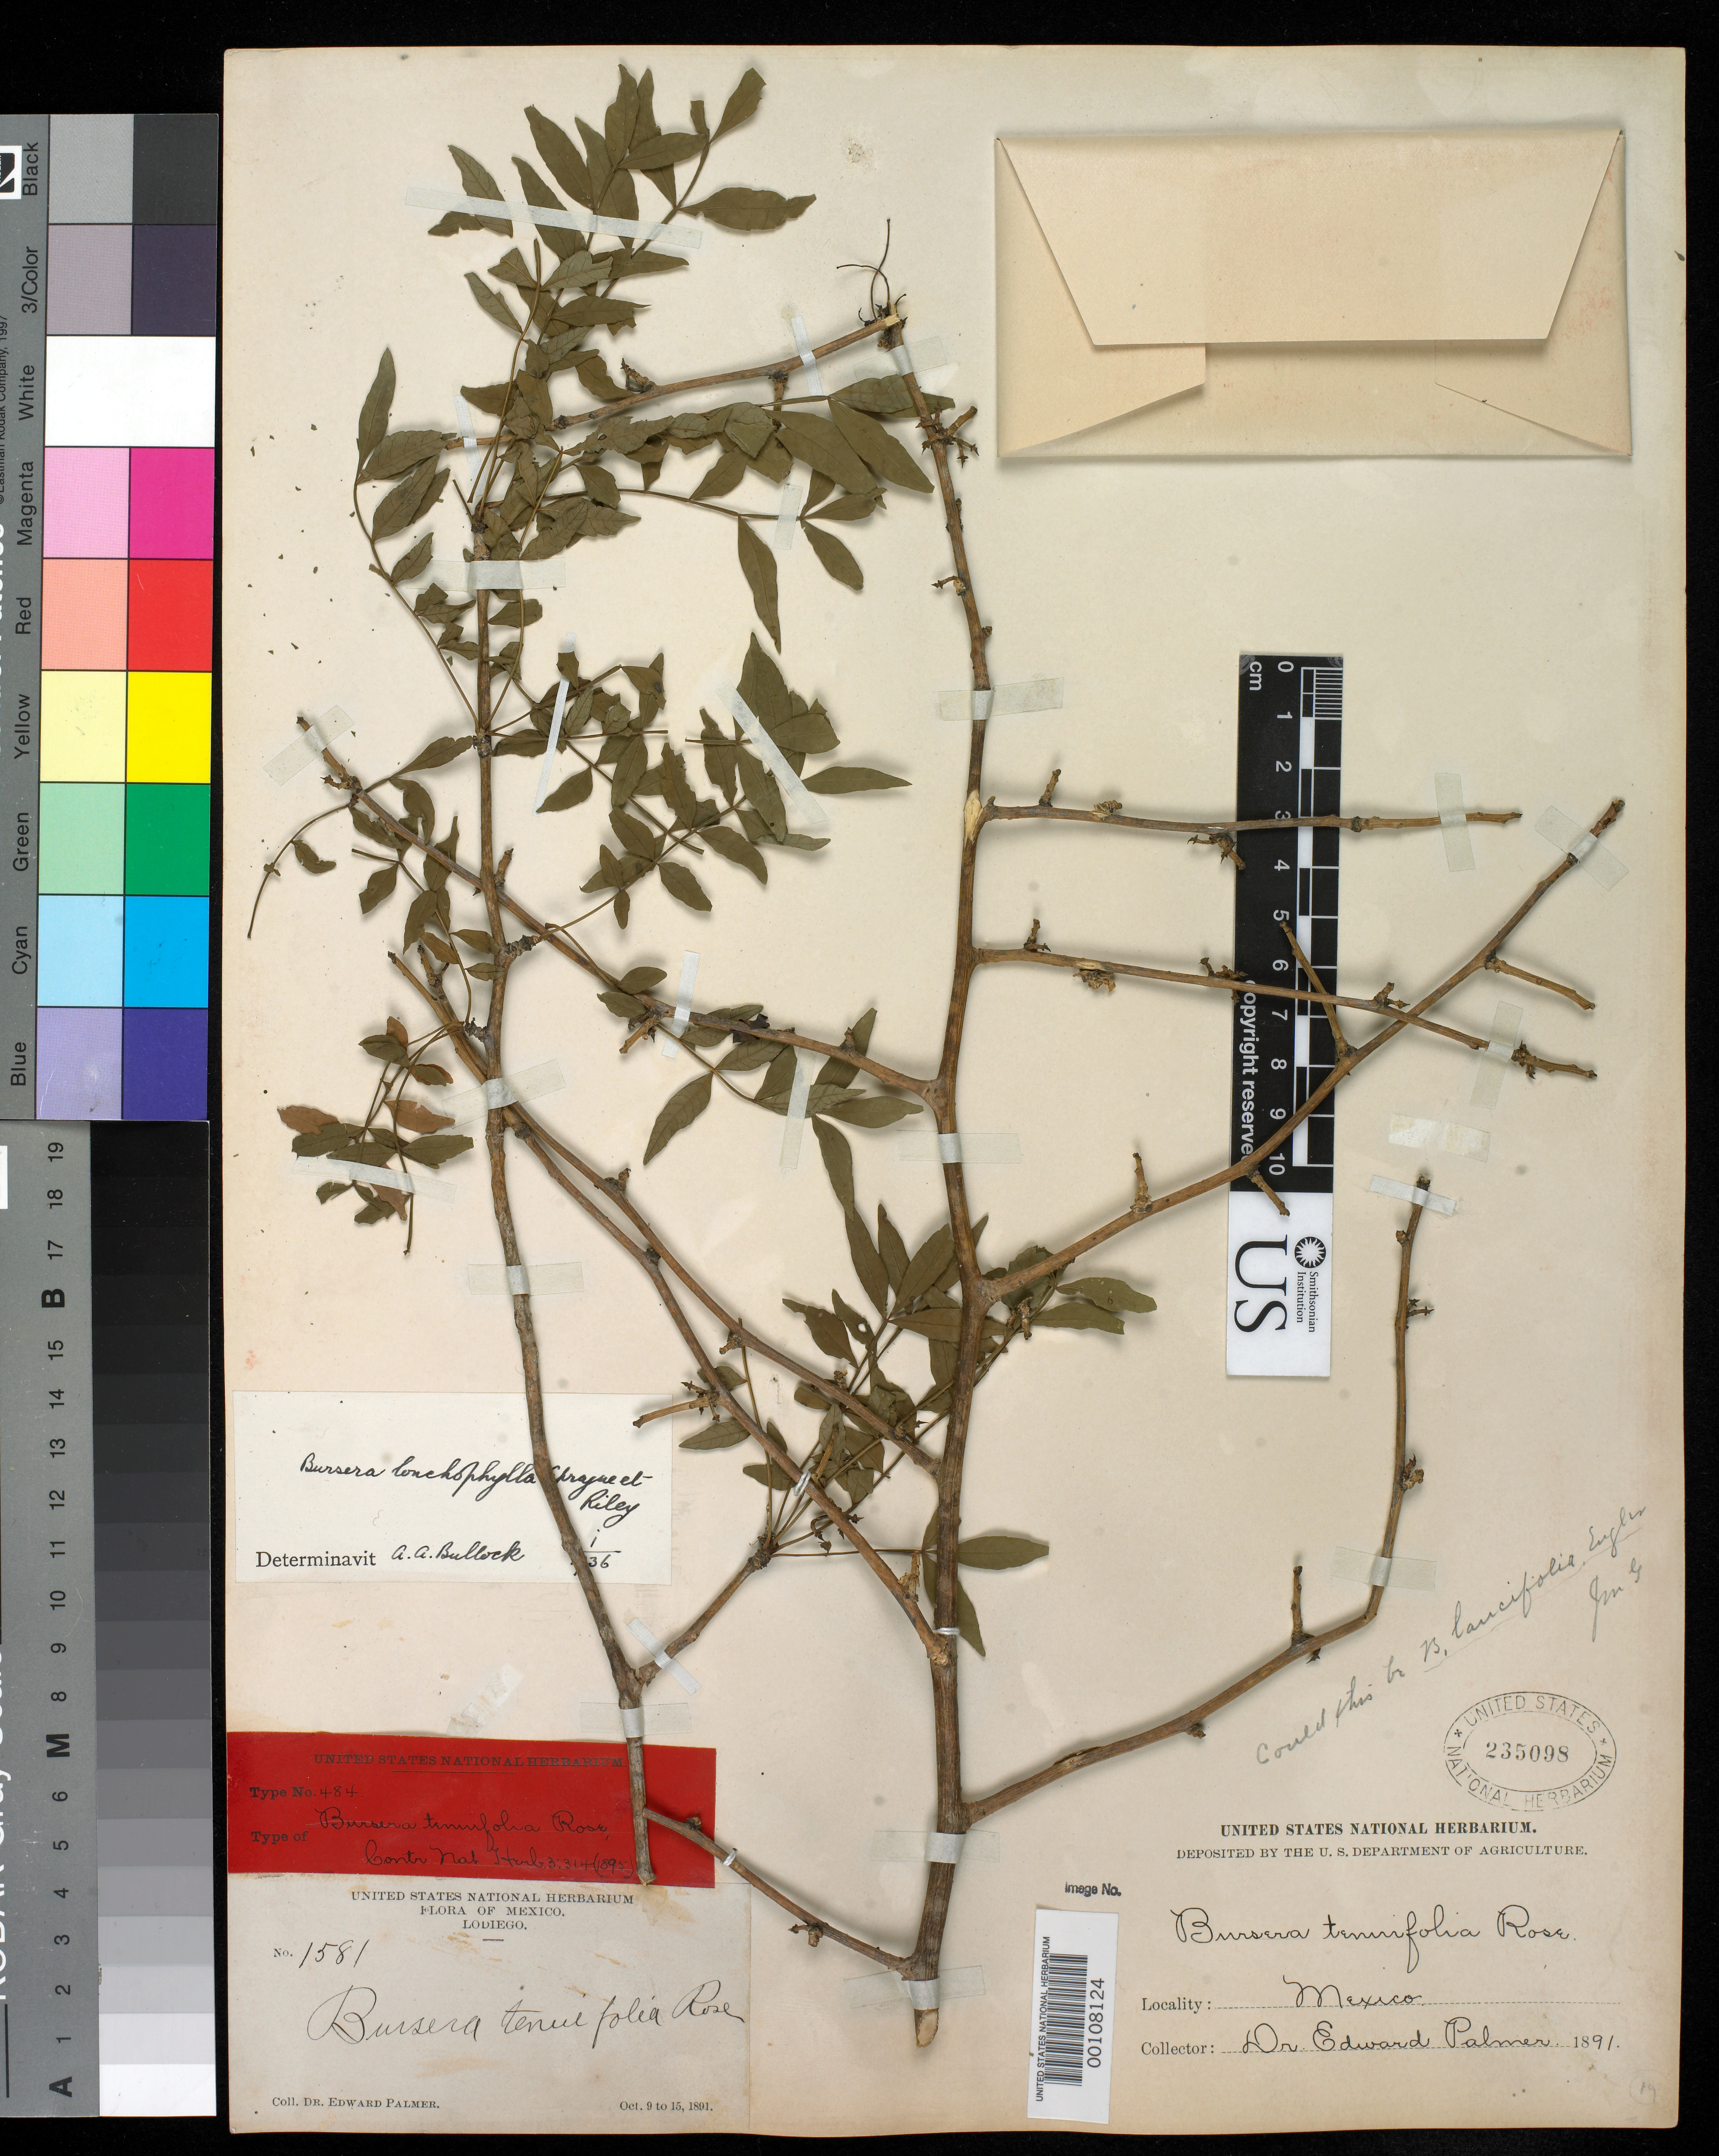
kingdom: Plantae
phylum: Tracheophyta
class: Magnoliopsida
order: Sapindales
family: Burseraceae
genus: Bursera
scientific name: Bursera tenuifolia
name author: Rose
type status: Type Collection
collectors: E. Palmer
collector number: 1587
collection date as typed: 09 Oct 1891 to 15 Oct 1891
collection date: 1891-10-09/1891-10-15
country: Mexico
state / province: Sinaloa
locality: Lodiego.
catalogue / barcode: US 235098